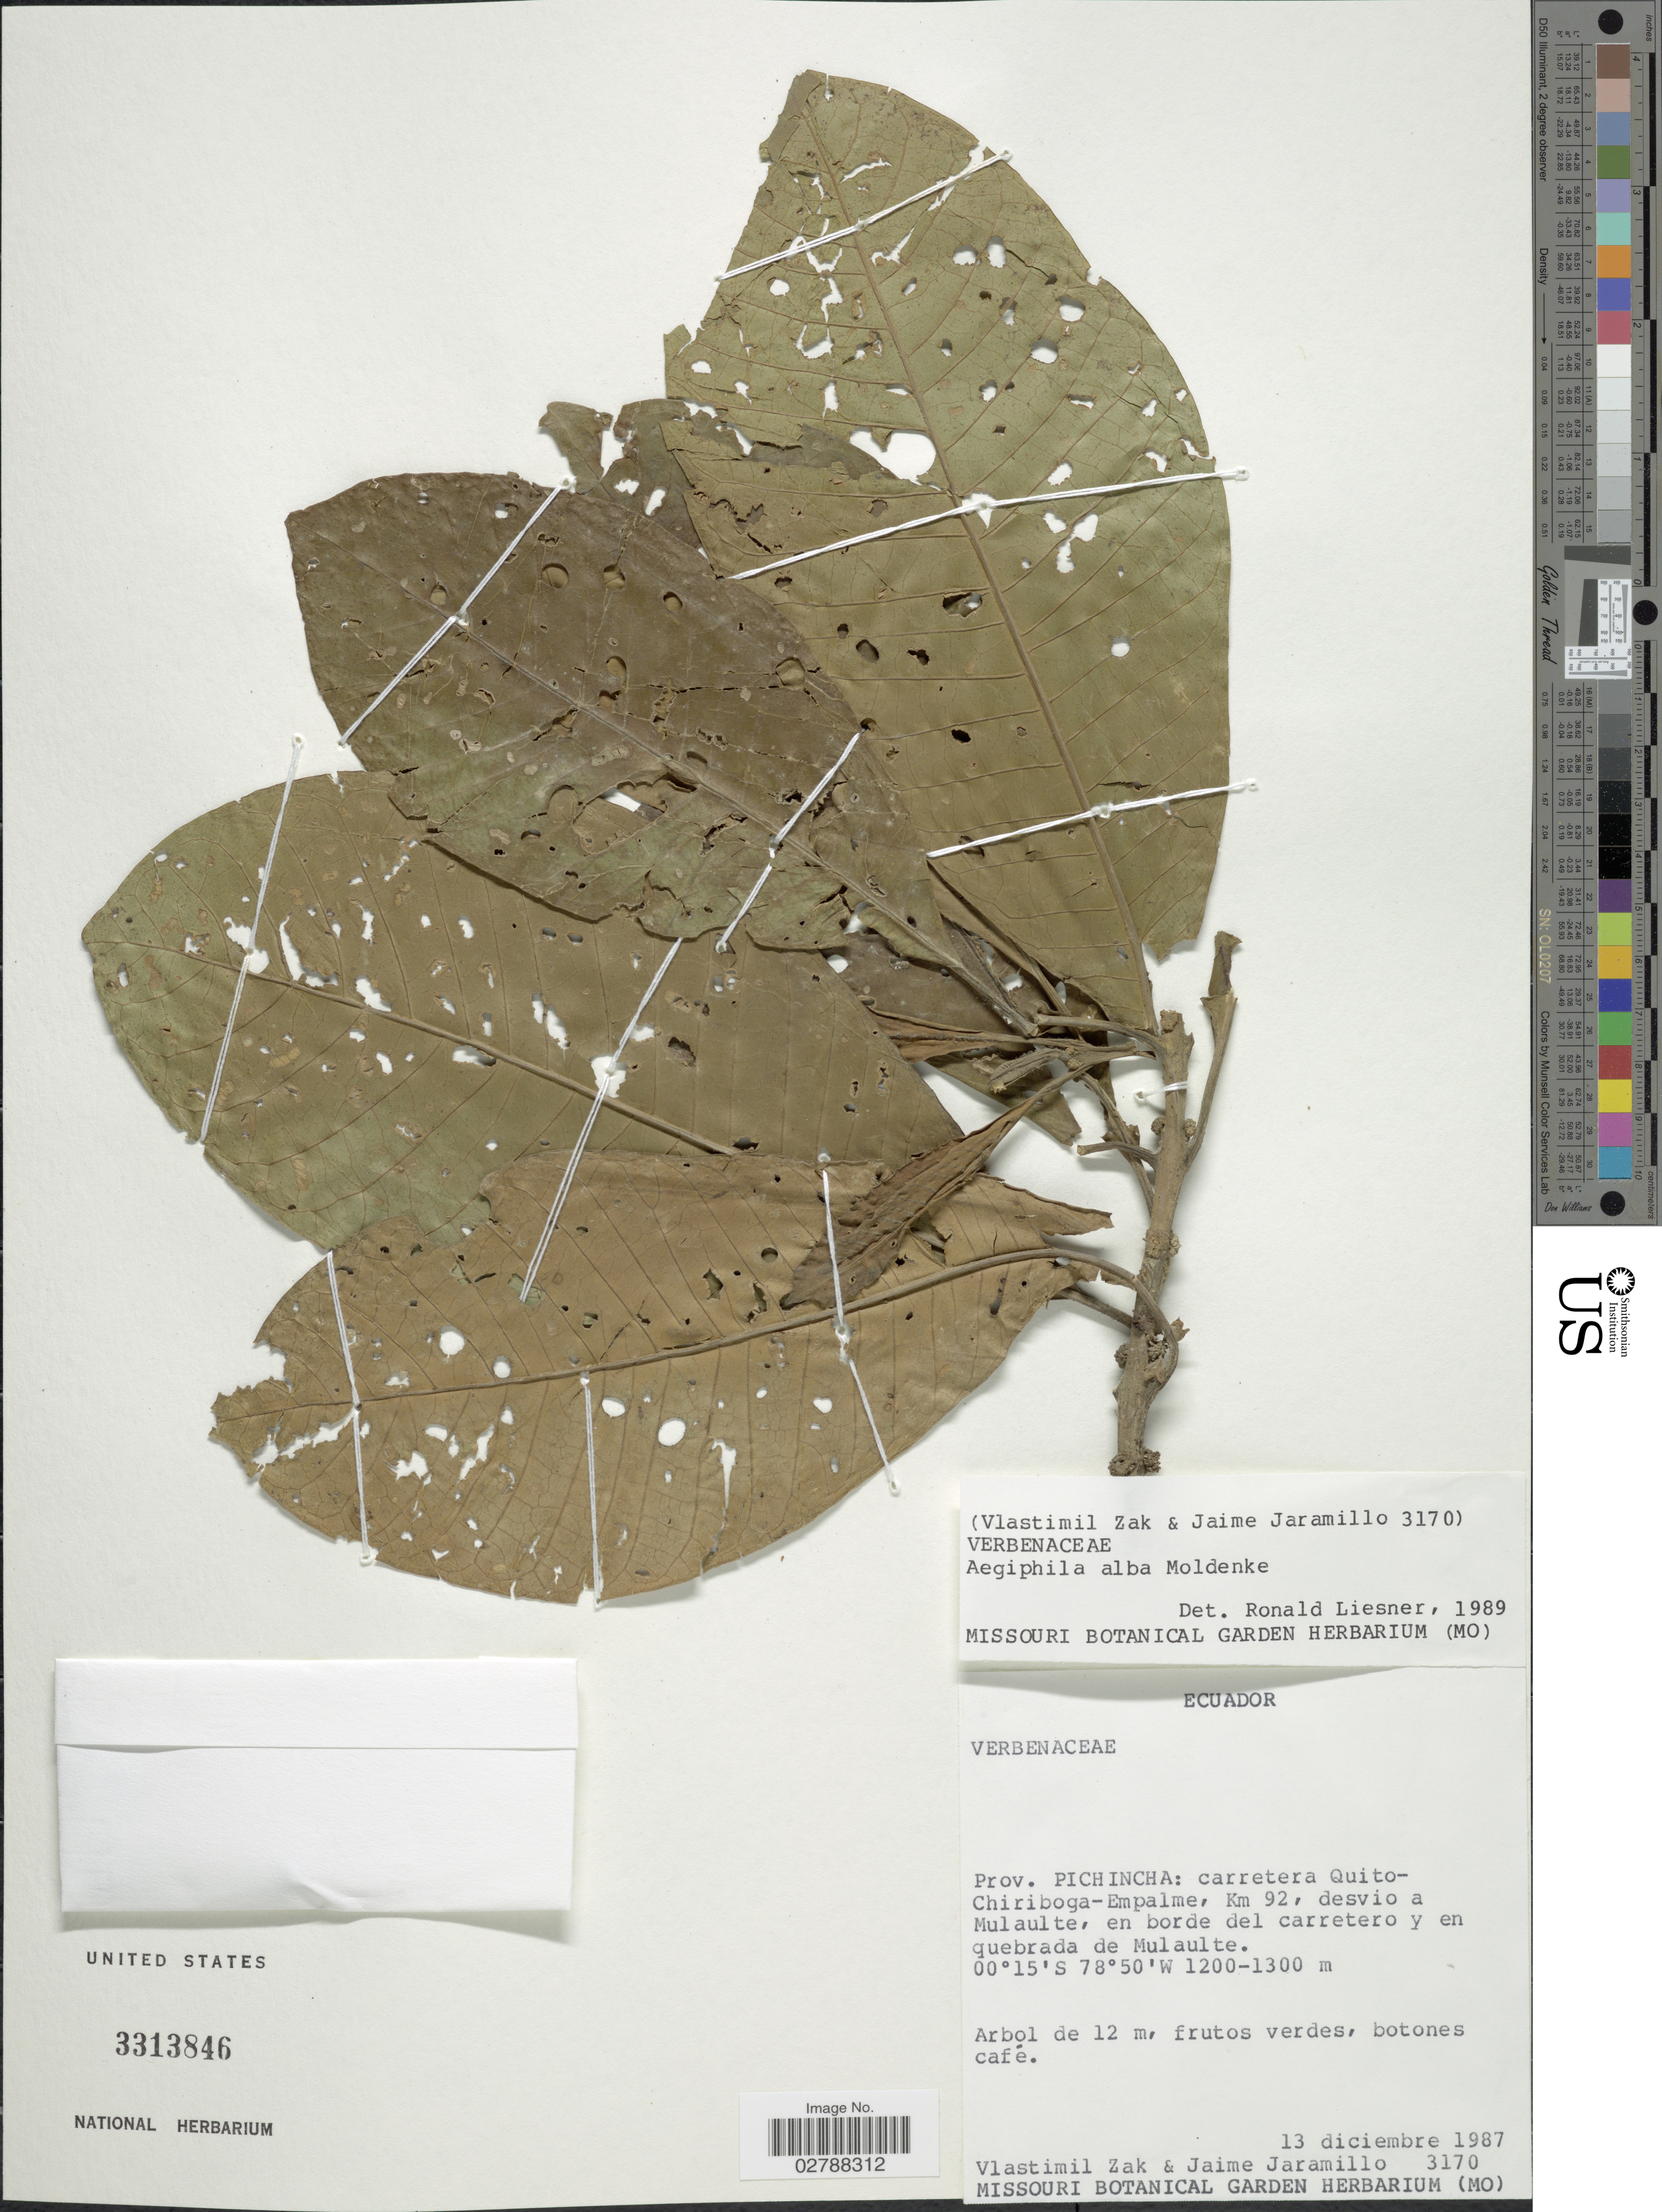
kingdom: Plantae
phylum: Tracheophyta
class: Magnoliopsida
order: Lamiales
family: Lamiaceae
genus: Aegiphila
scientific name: Aegiphila alba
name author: Moldenke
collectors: V. Zak & J. Jaramillo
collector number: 3170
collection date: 1987-12-13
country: Ecuador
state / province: Pichincha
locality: Prov. Pichincha: carretera Quito-Chiriboga-Empalme, Km 92, desvio a Malaulte, en borde del carretero y en quebrada de Mulaulte.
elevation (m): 1200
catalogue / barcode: US 3313846